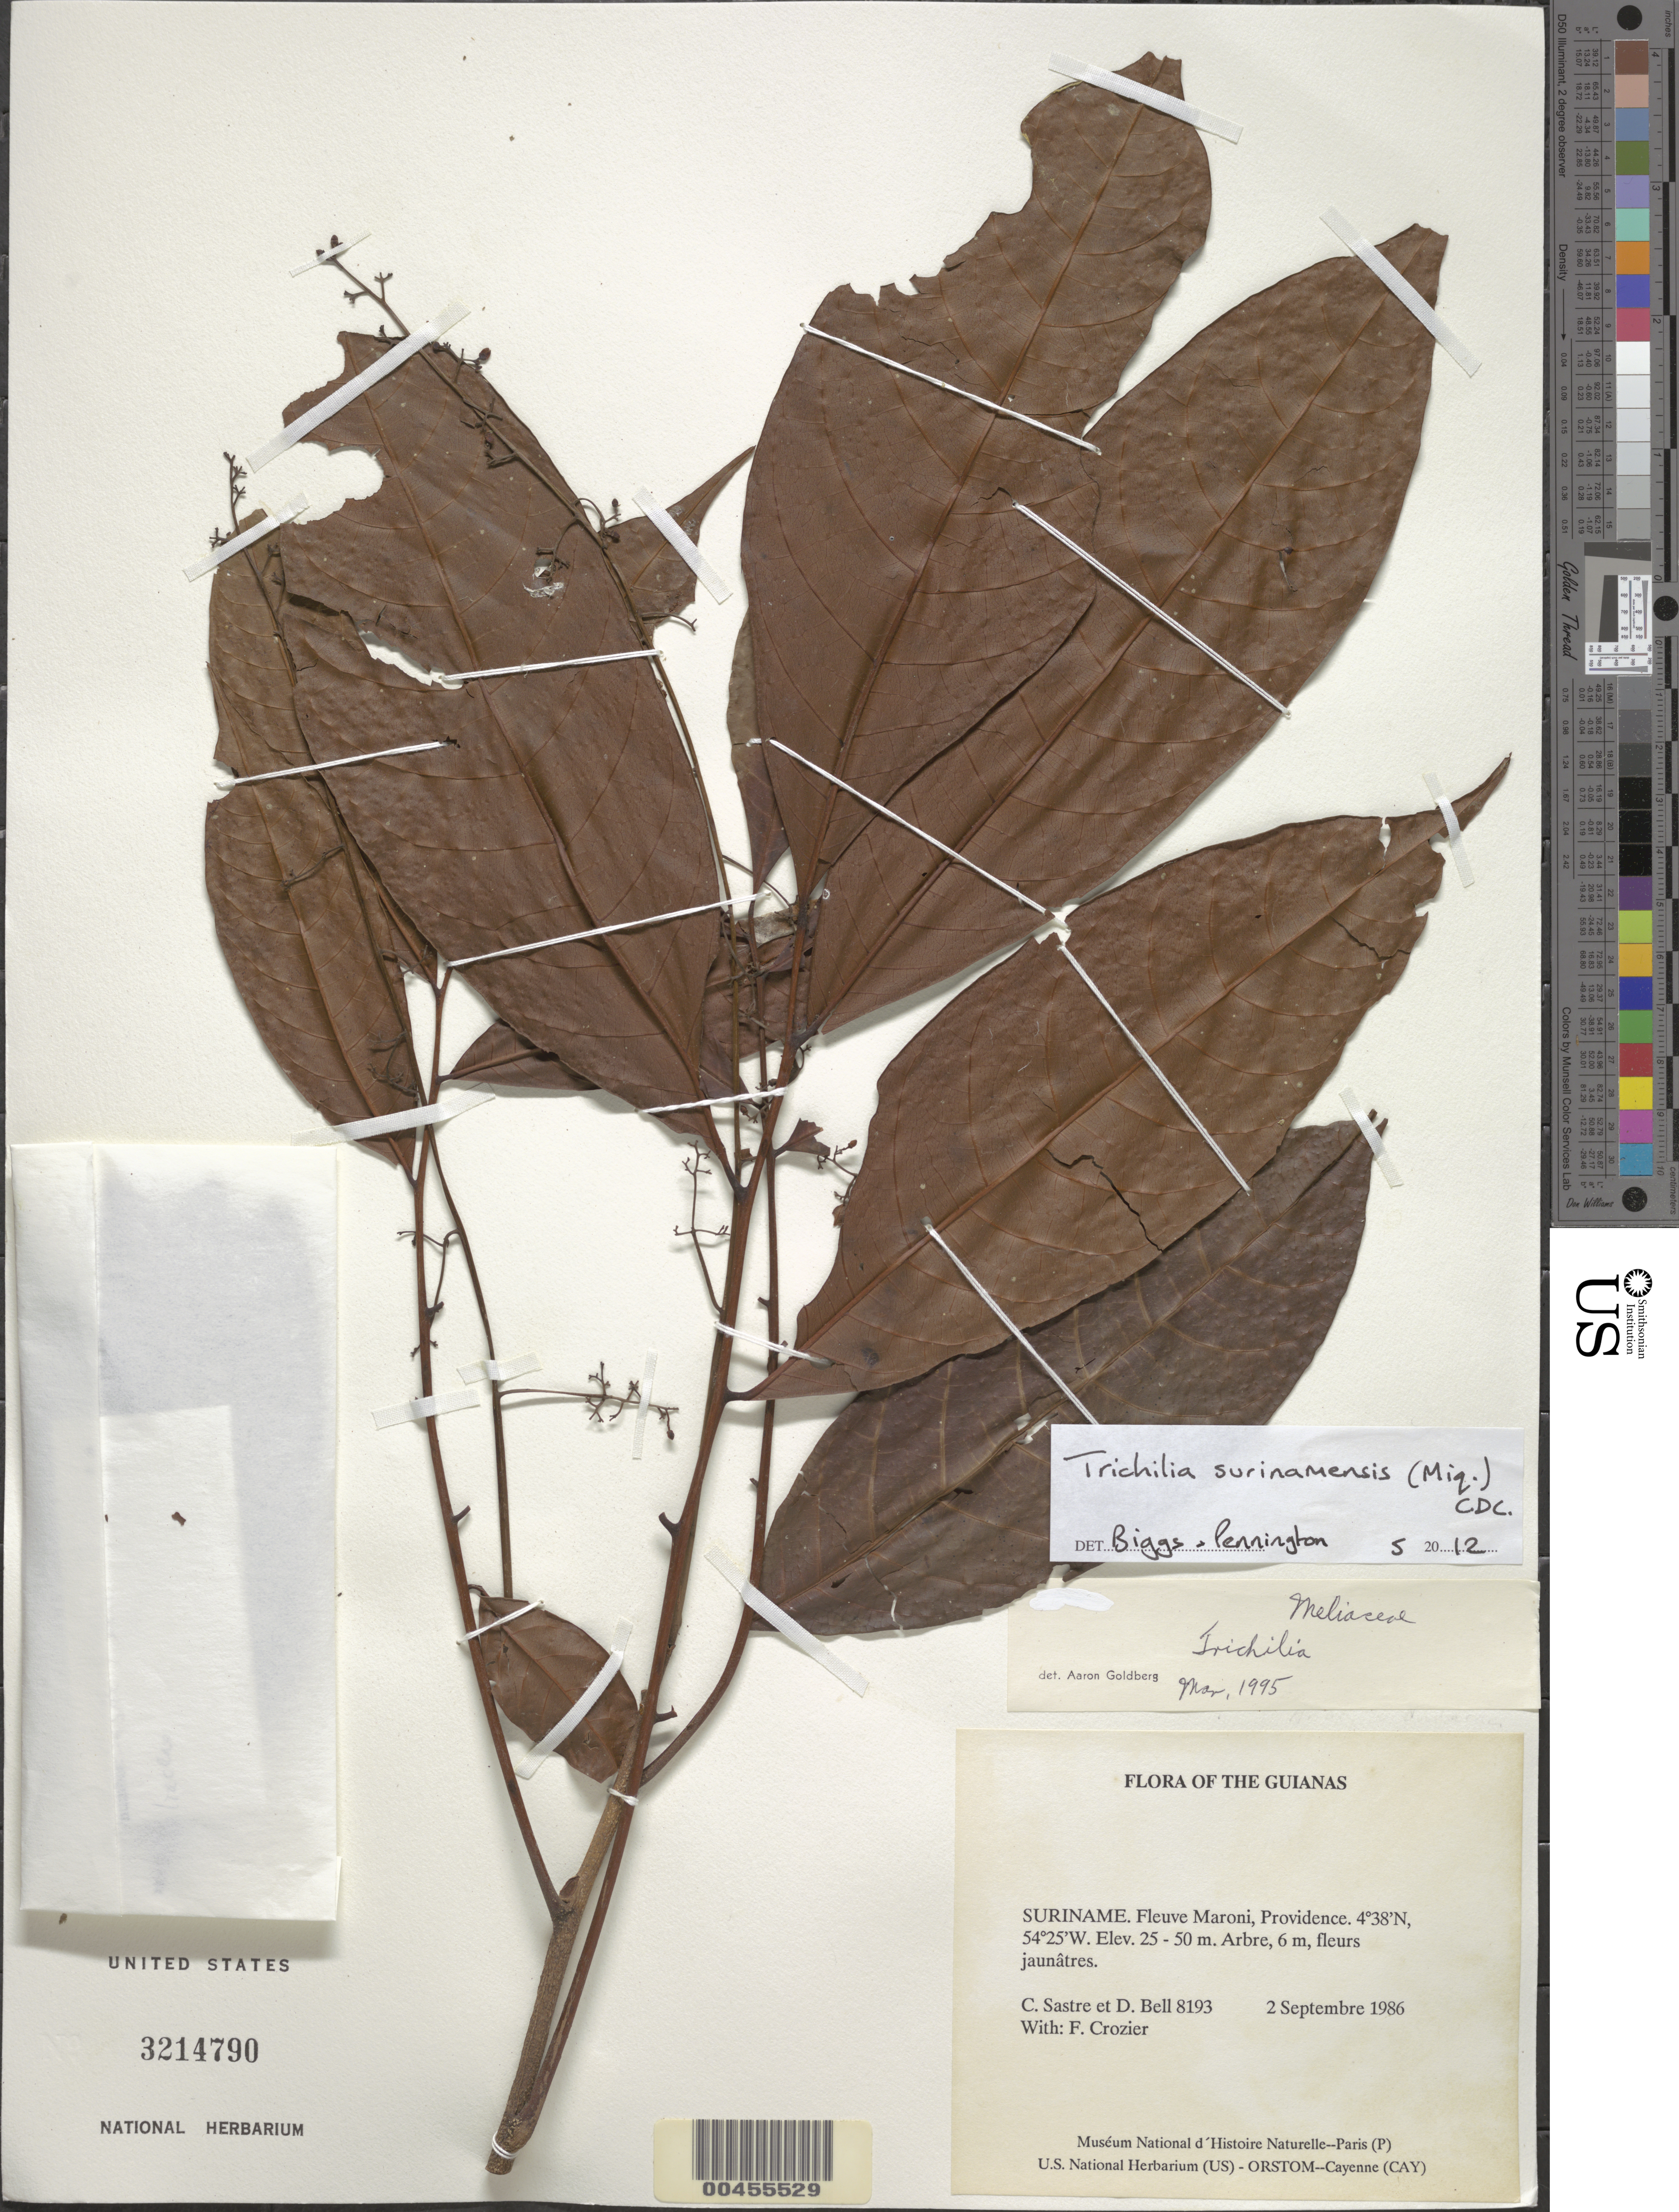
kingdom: Plantae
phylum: Tracheophyta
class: Magnoliopsida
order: Sapindales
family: Meliaceae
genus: Trichilia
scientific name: Trichilia surinamensis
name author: (Miq.) C. DC.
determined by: Biggs, N.; Pennington, --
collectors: C. H. L. Sastre, D. A. Bell & F. Crozier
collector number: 8193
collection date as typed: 2 September 1986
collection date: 1986-09-02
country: Suriname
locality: Fleuve Maroni, Providence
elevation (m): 25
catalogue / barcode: US 3214790